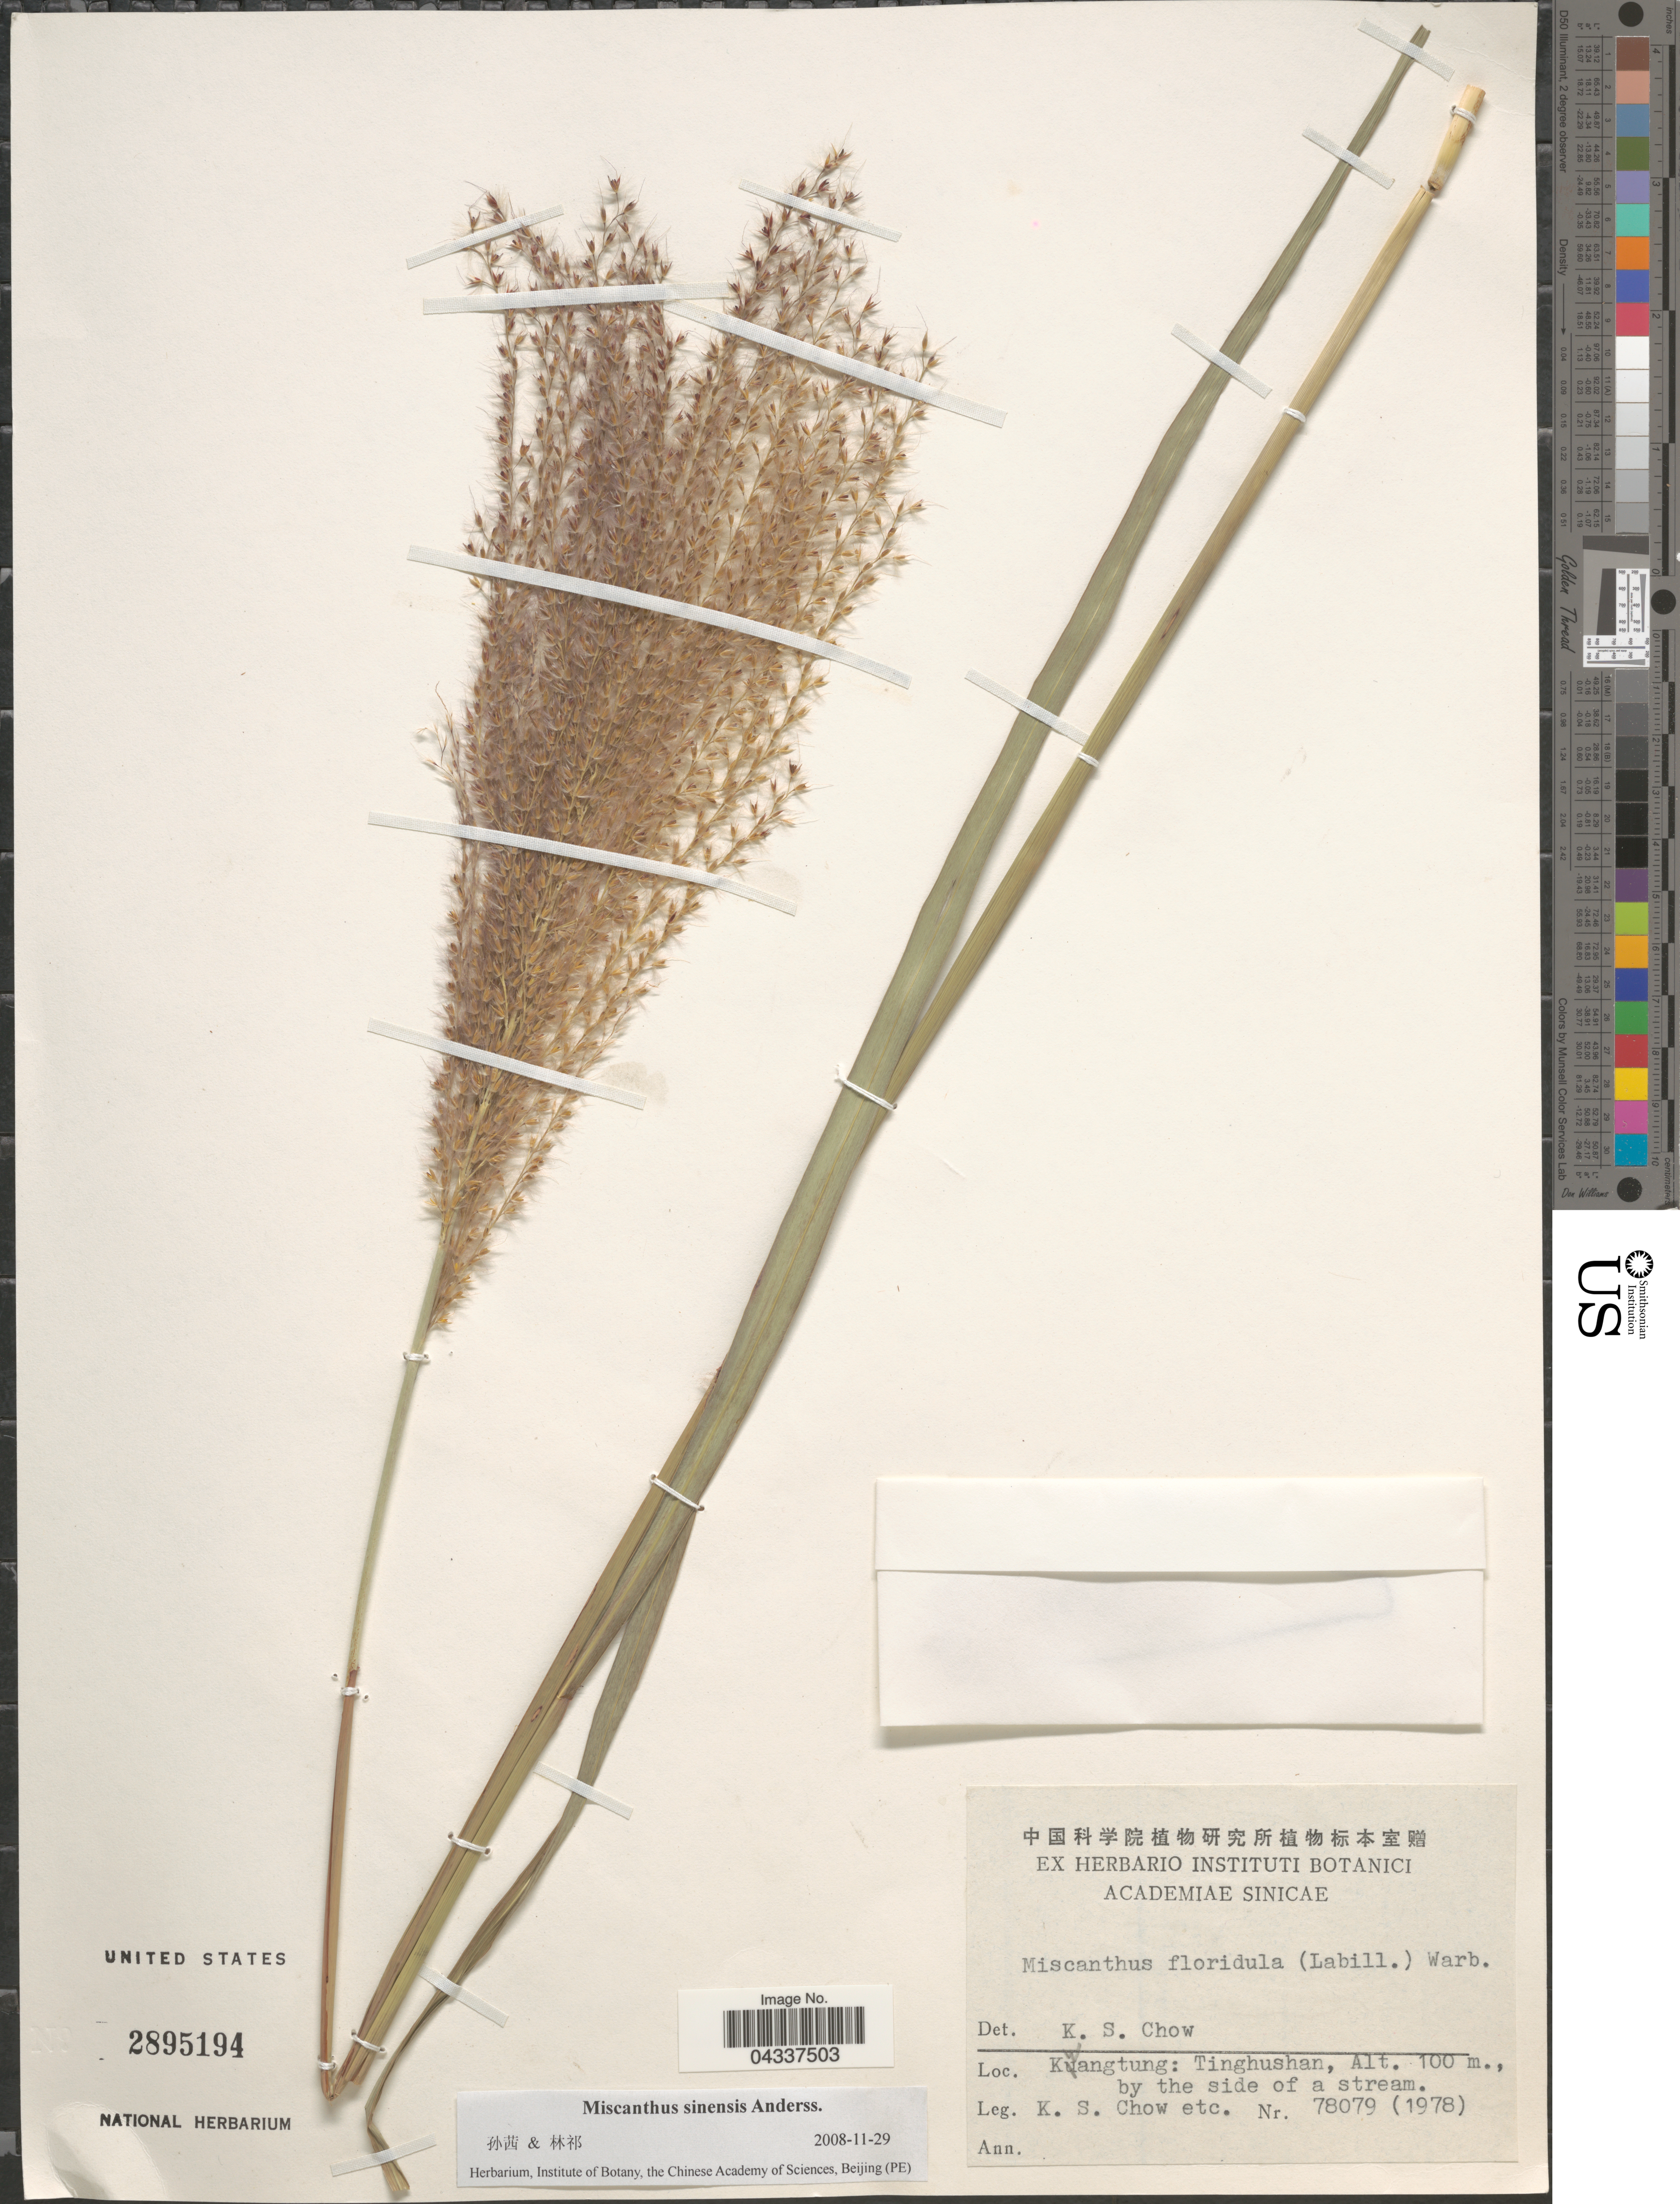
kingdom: Plantae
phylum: Tracheophyta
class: Liliopsida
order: Poales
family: Poaceae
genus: Miscanthus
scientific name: Miscanthus sinensis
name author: Andersson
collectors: K. S. Chow & et al.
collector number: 78079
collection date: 1978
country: China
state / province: Guangdong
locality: Kwangtung: Tinghushan, by the side of a stream.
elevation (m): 100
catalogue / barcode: US 2895194